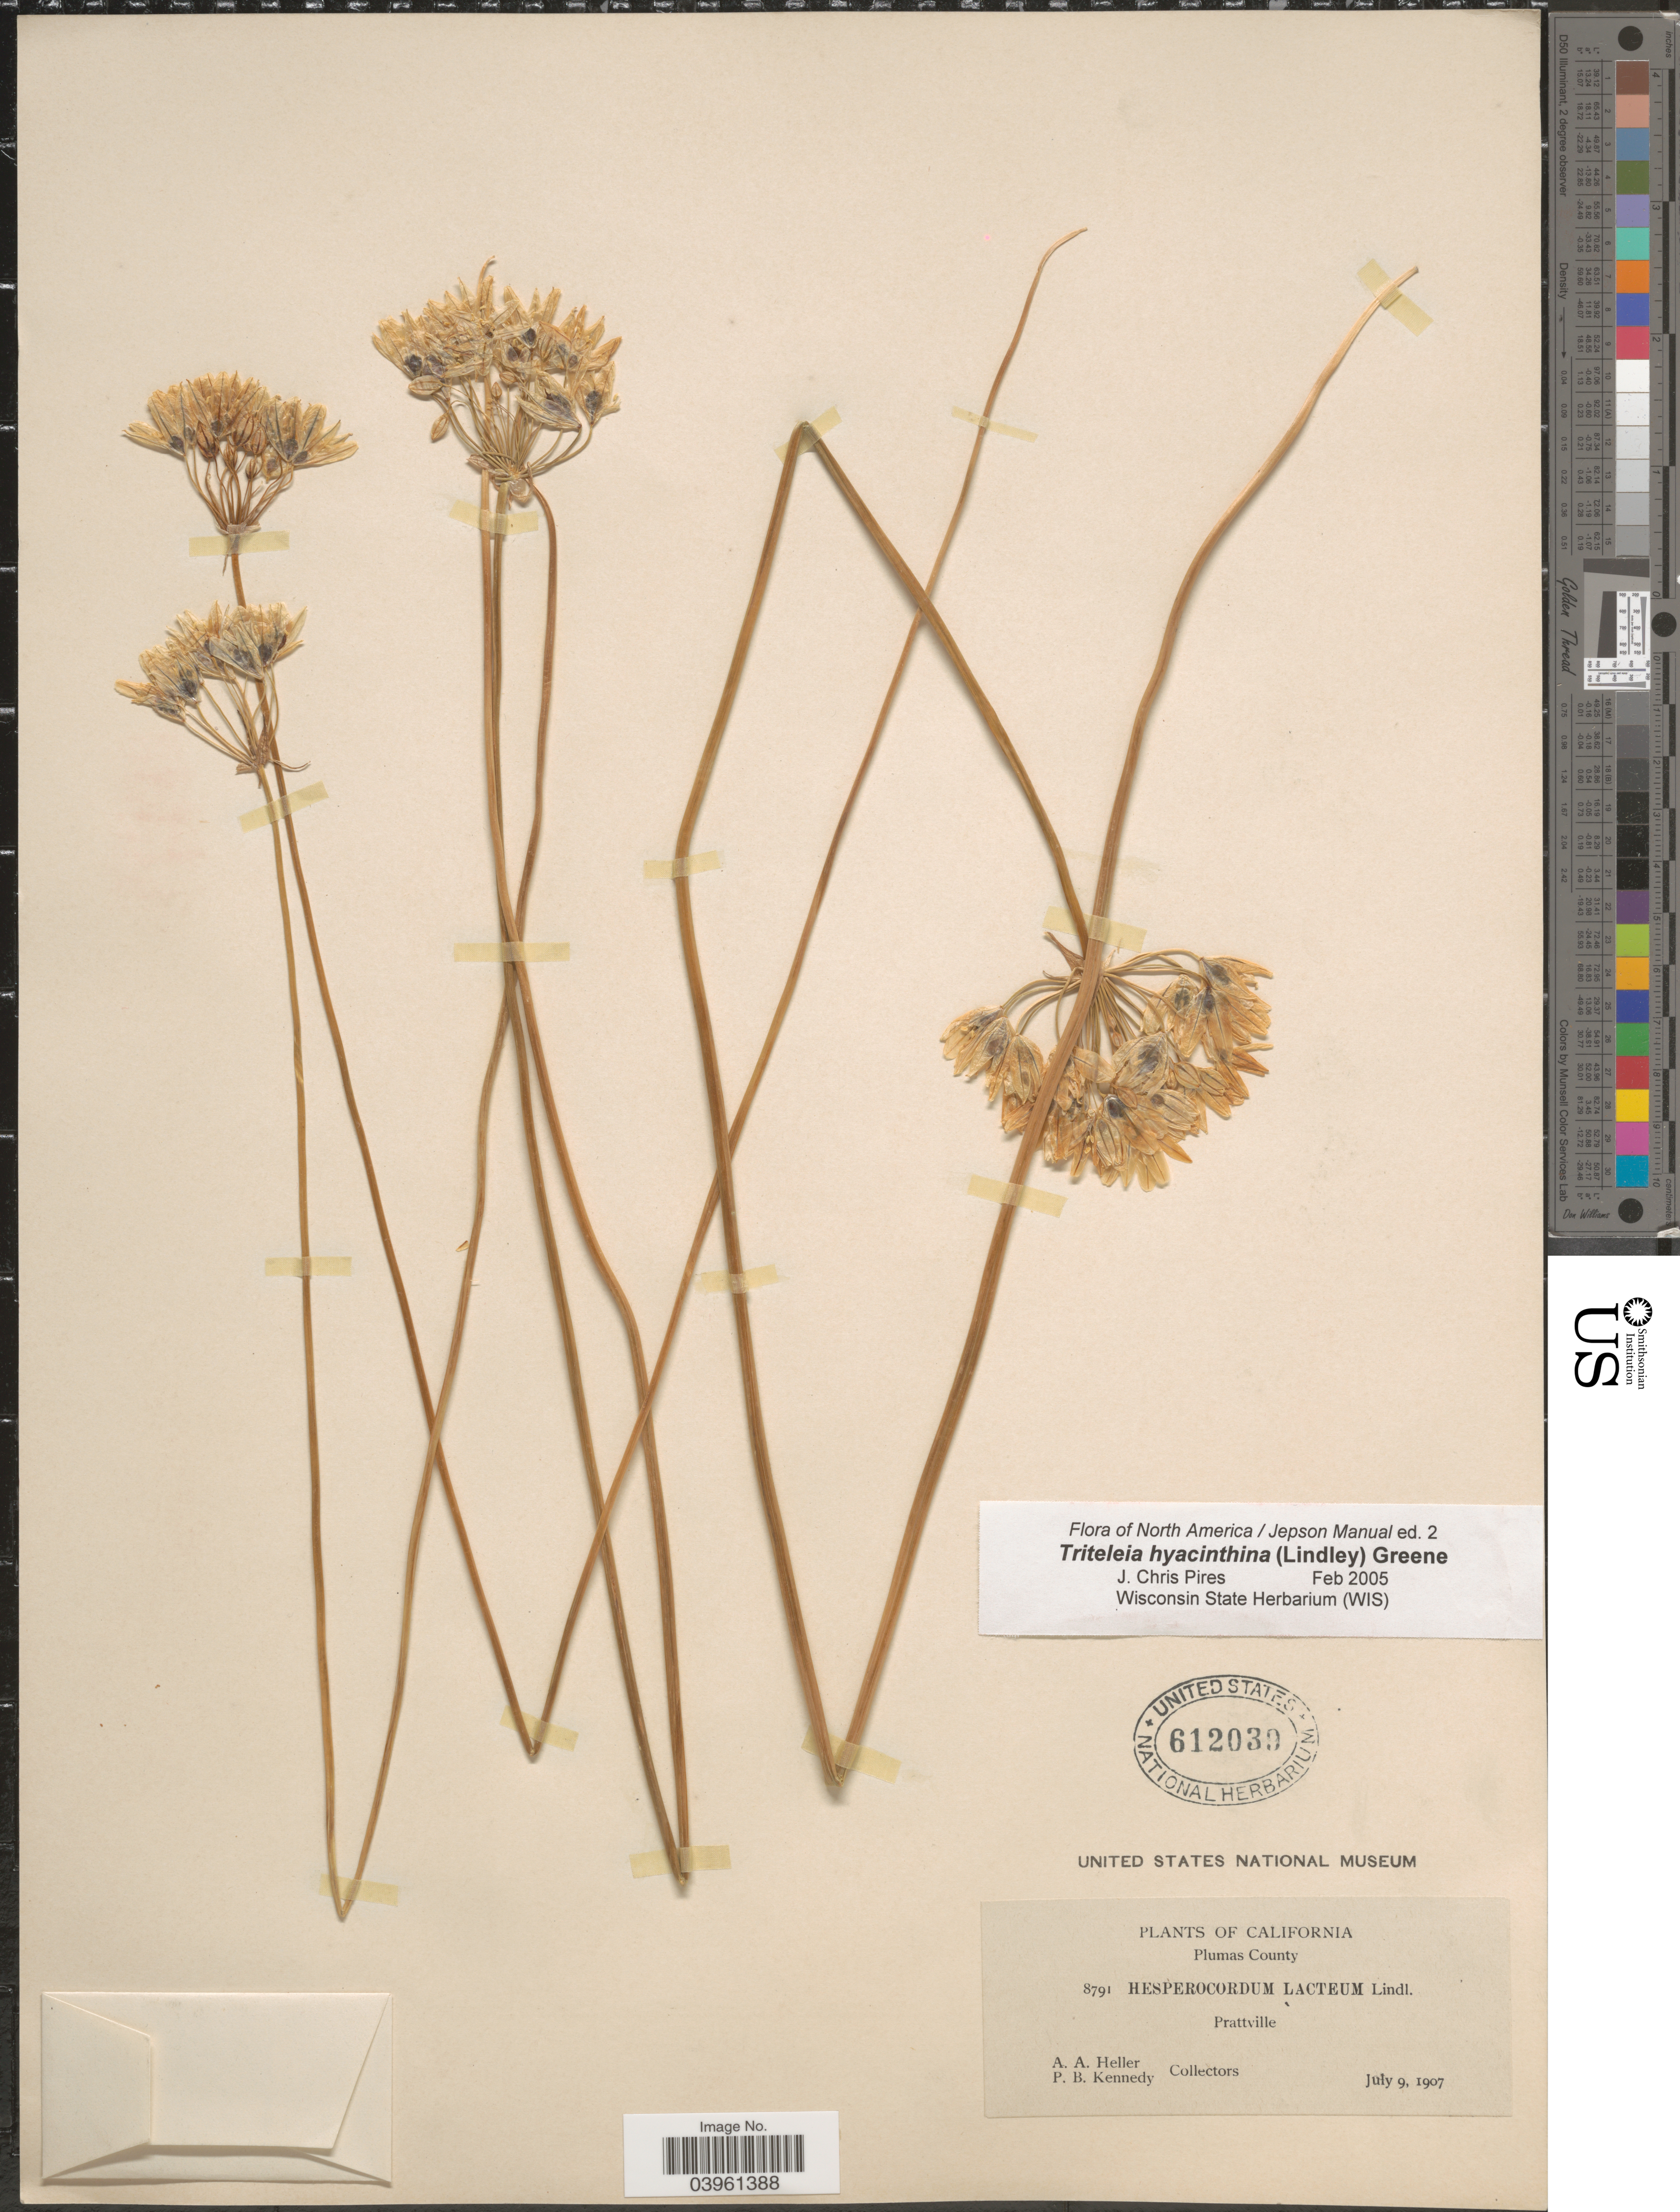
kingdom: Plantae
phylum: Tracheophyta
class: Liliopsida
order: Asparagales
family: Asparagaceae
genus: Triteleia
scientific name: Triteleia hyacinthina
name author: (Lindl.) Greene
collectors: A. A. Heller & P. B. Kennedy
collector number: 8791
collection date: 1907-07-09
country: United States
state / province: California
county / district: Plumas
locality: Plumas County. Prattville.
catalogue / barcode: US 612039